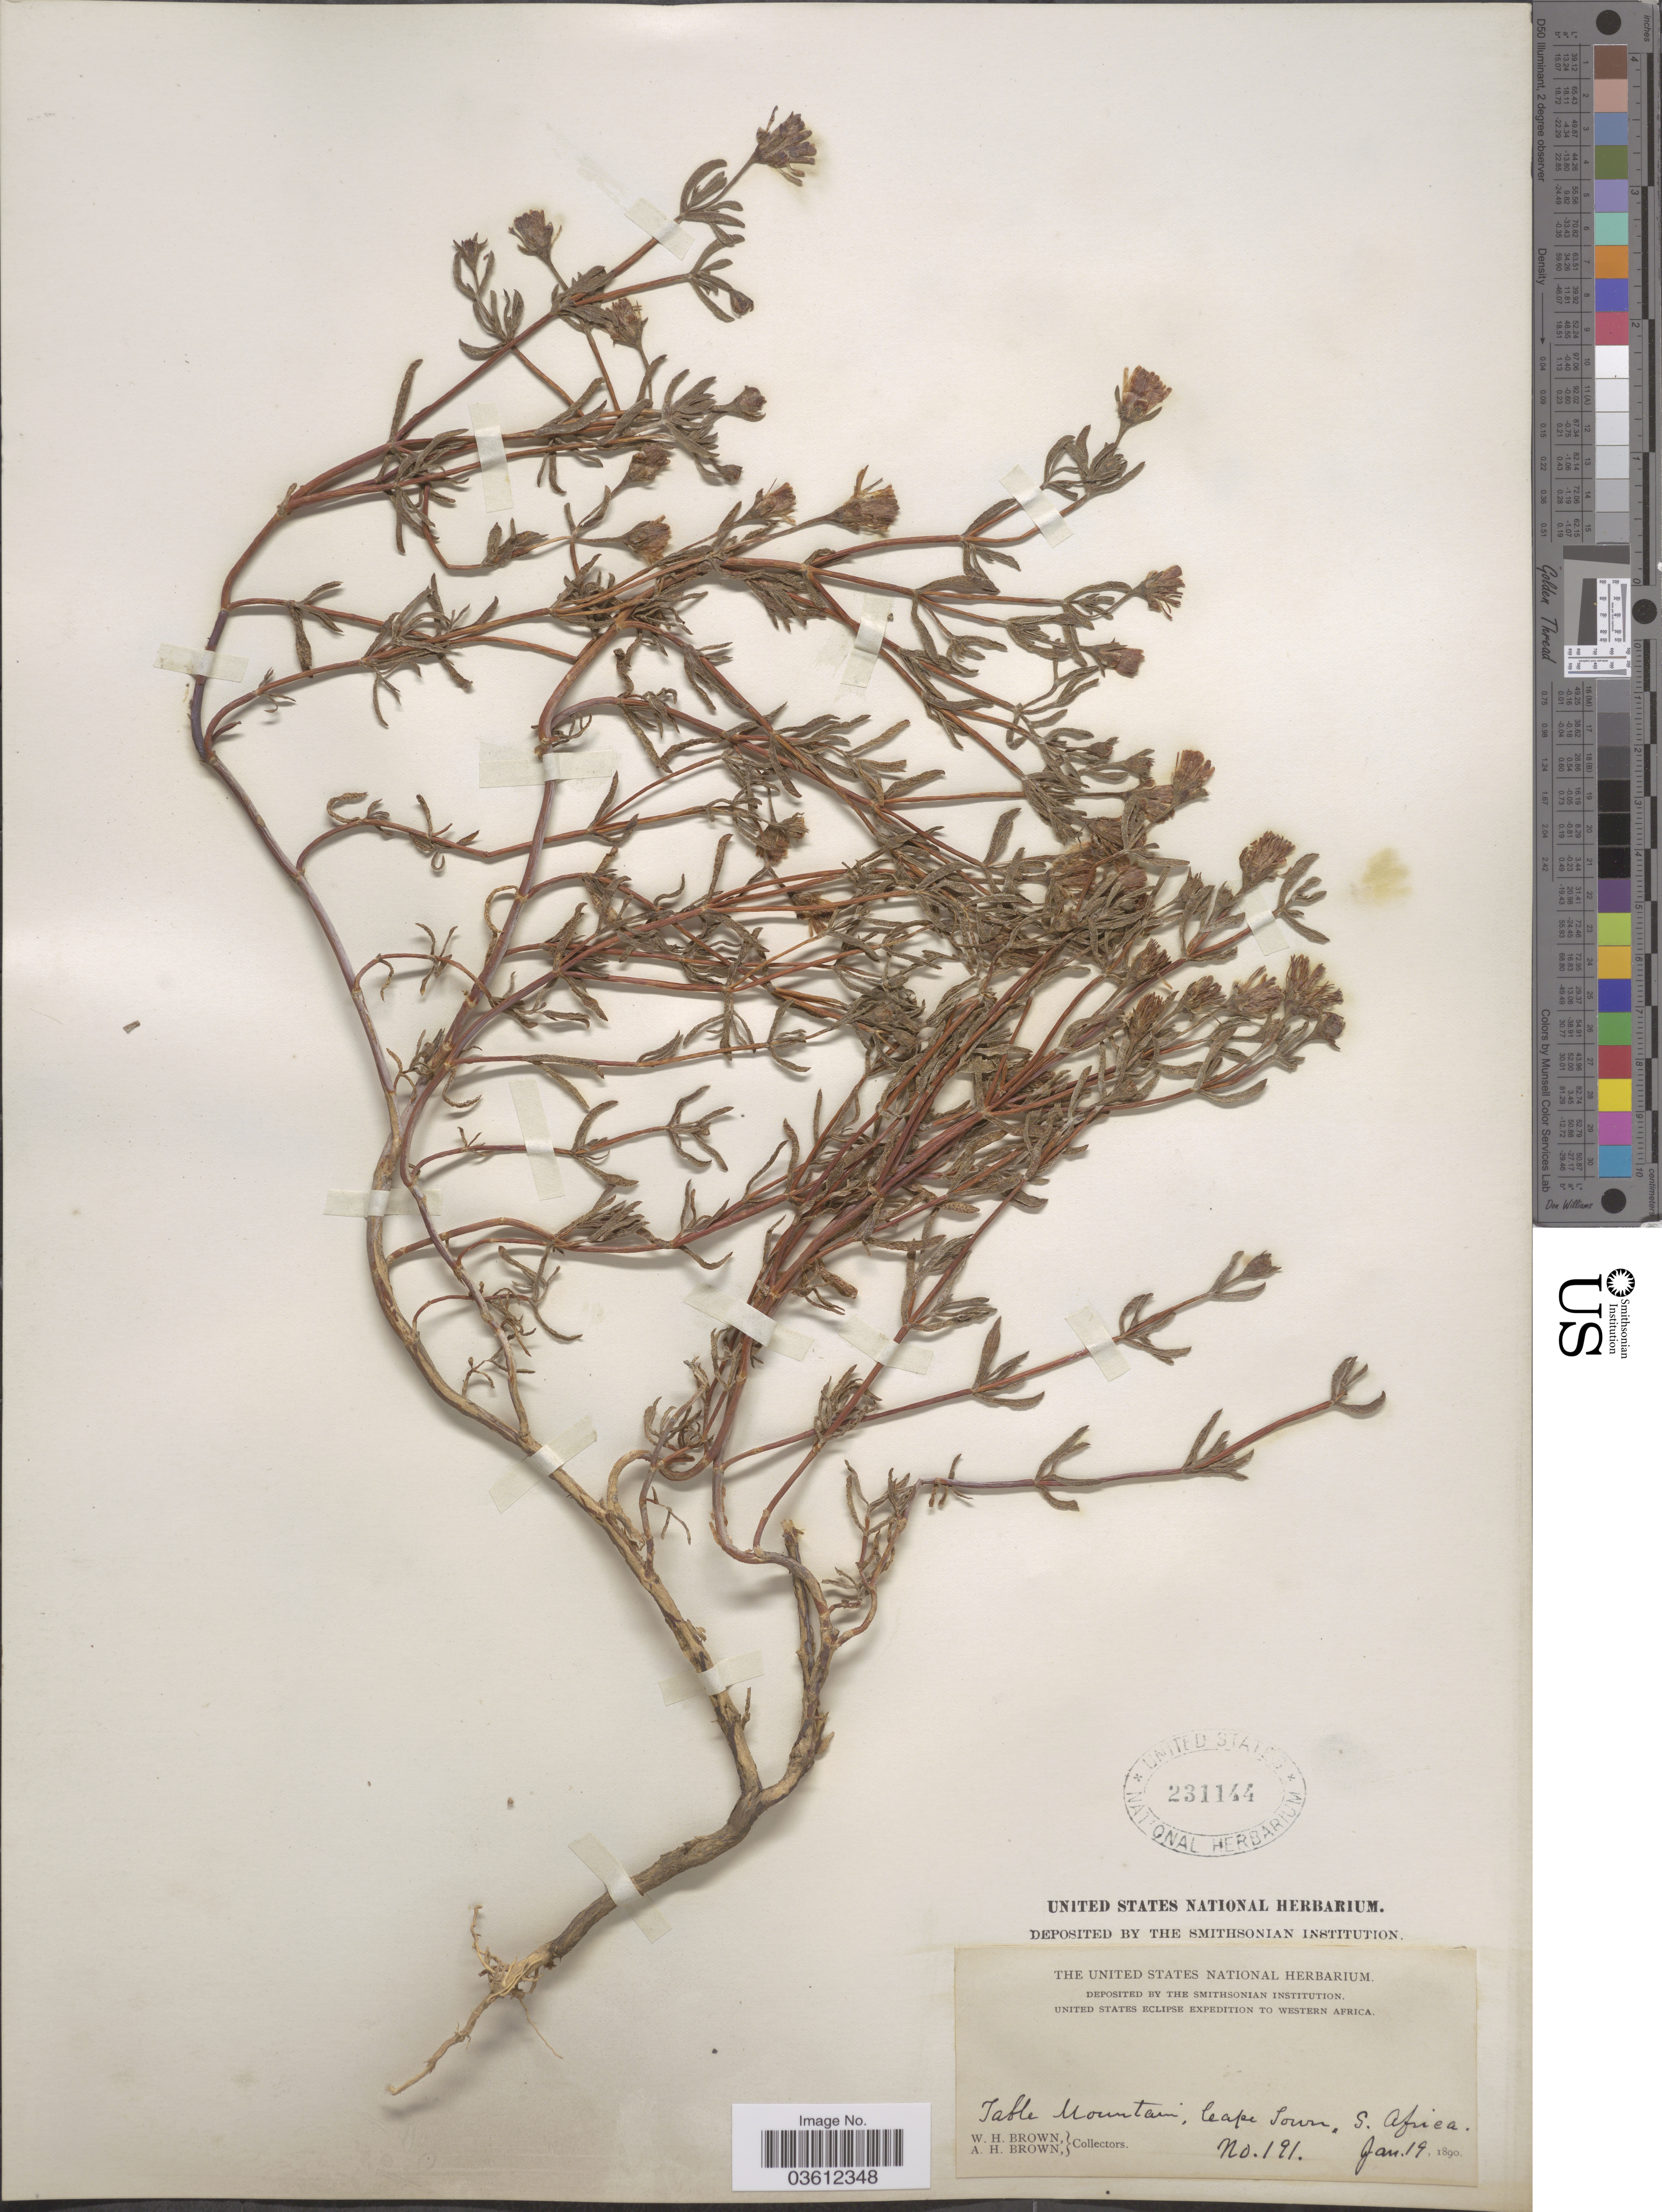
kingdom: Plantae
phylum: Tracheophyta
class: Magnoliopsida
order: Caryophyllales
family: Aizoaceae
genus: Mesembryanthemum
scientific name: Mesembryanthemum sp.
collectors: W. H. Brown & A. H. Brown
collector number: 191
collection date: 1890-01-19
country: South Africa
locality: Western Africa. Table Mountain, Cape Town, S. Africa.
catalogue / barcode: US 231144